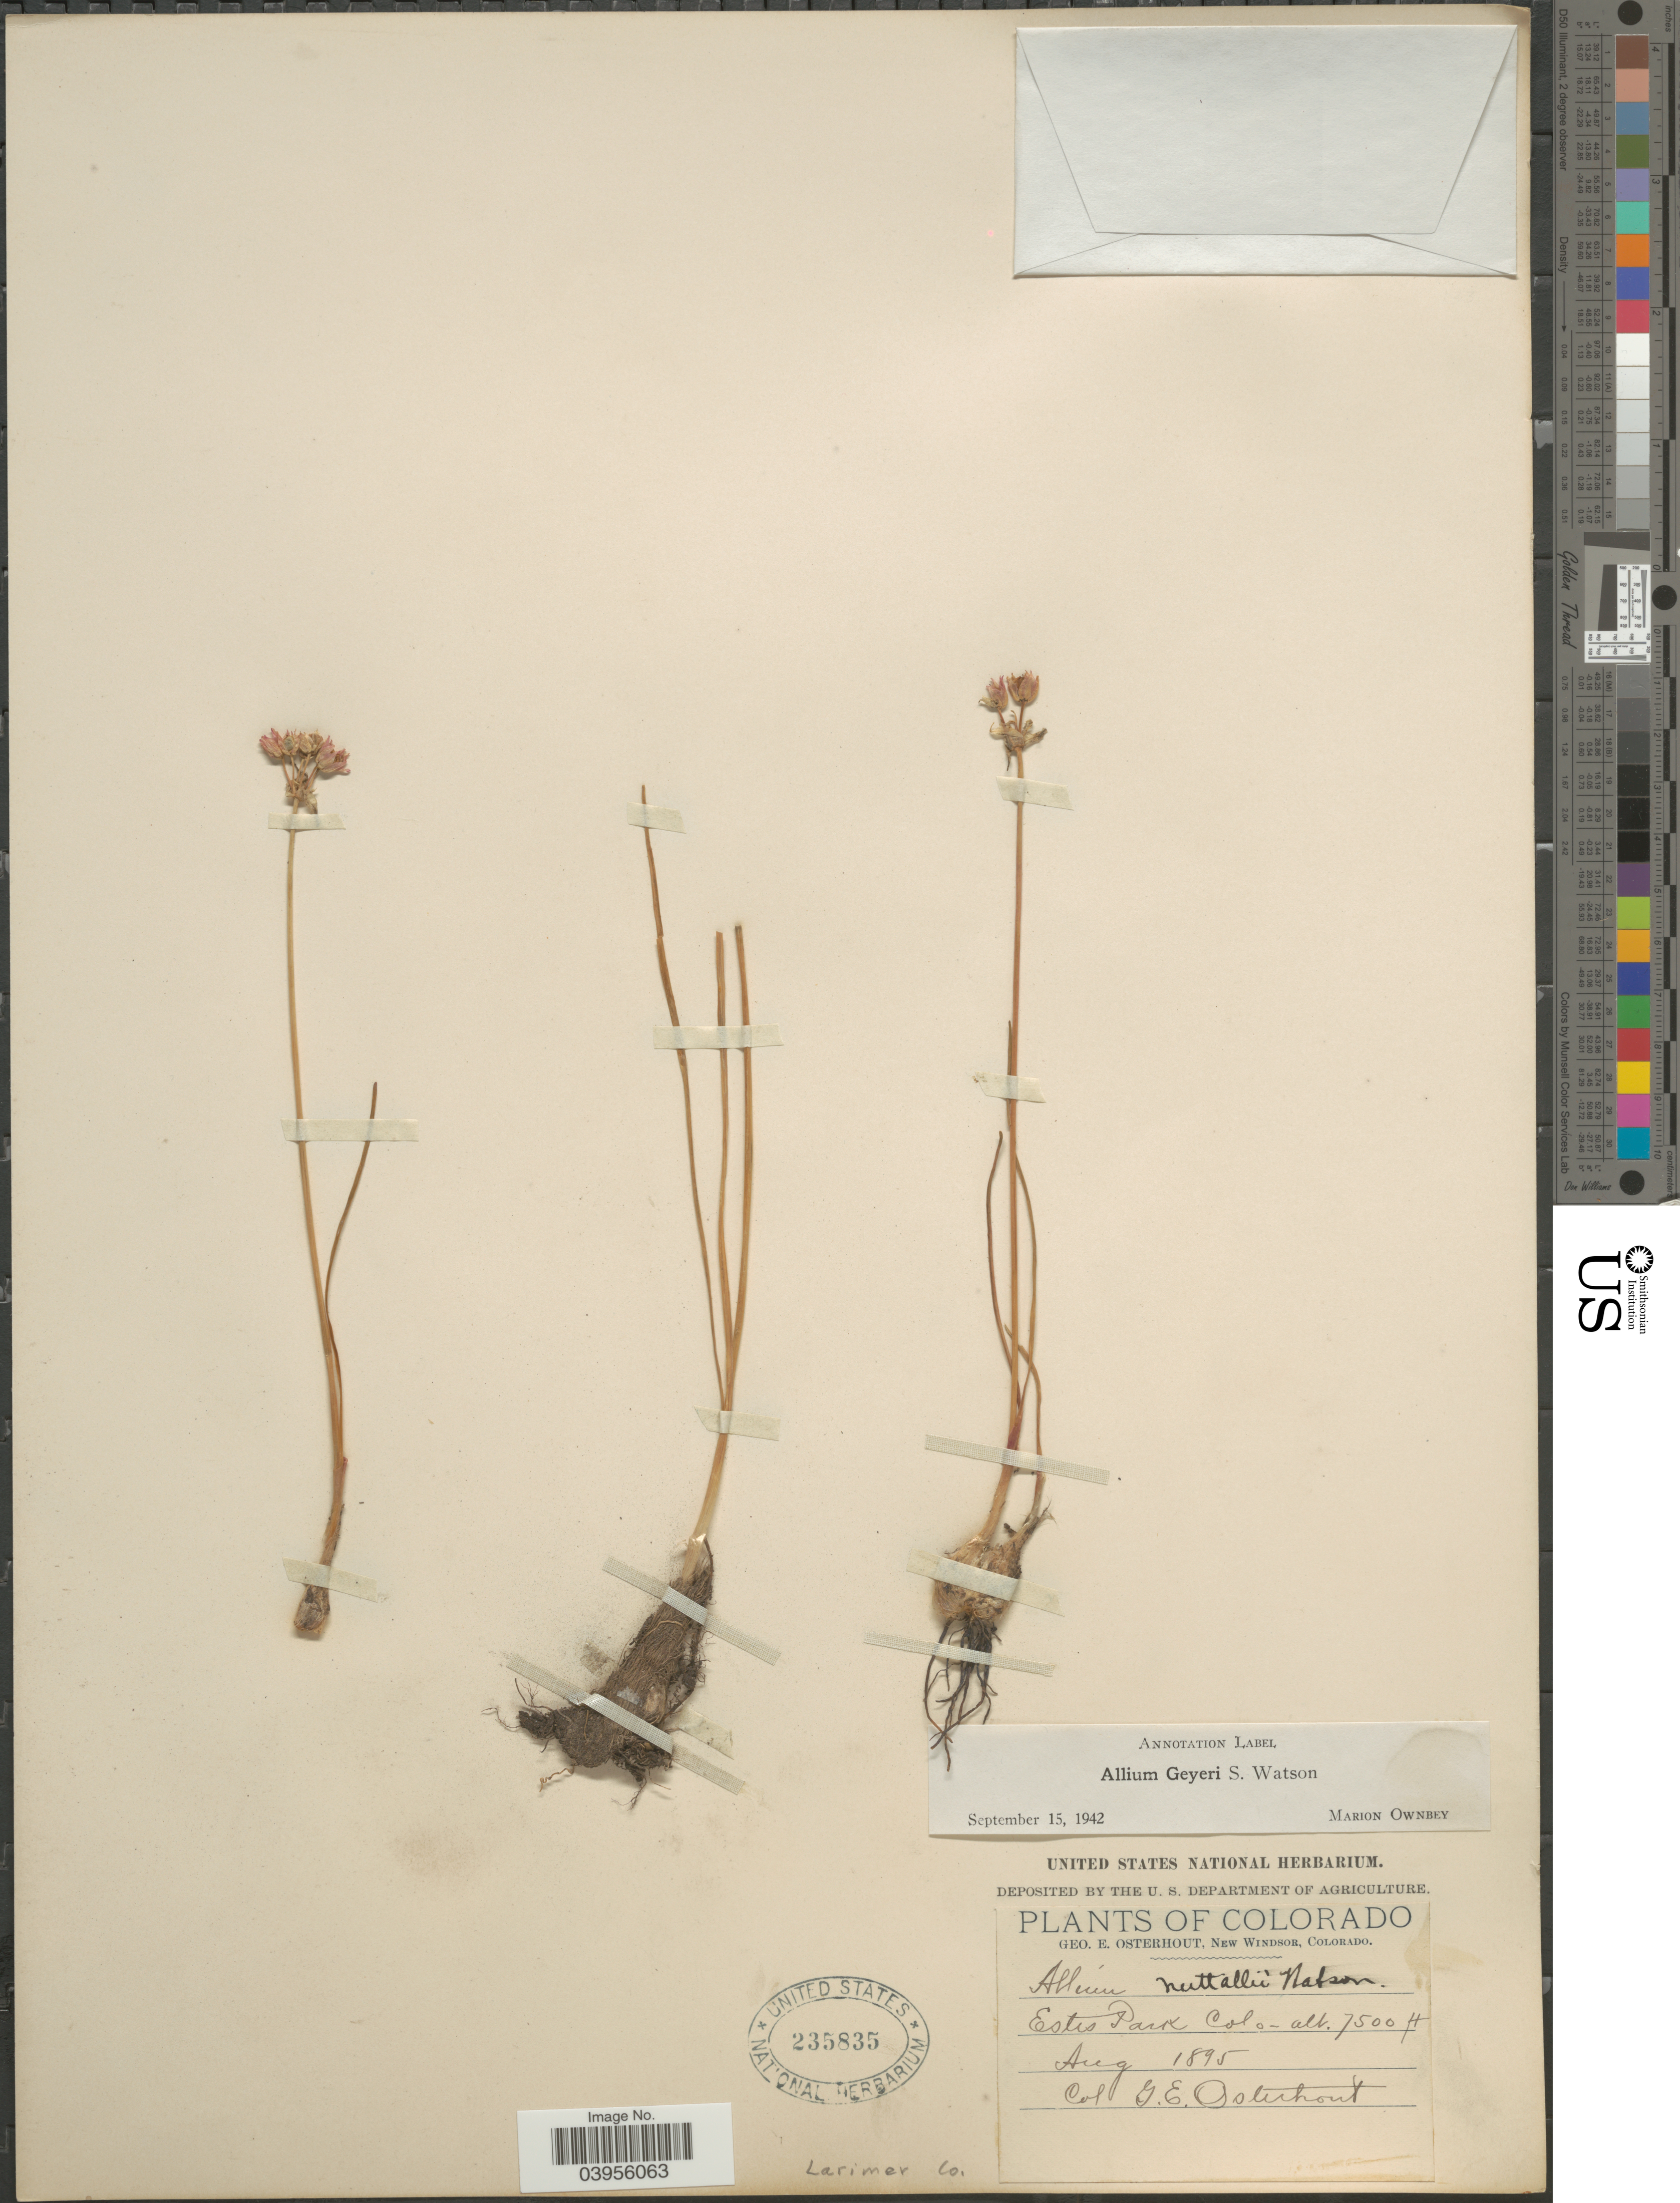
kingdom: Plantae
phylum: Tracheophyta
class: Liliopsida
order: Asparagales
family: Amaryllidaceae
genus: Allium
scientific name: Allium geyeri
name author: S. Watson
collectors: G. Osterhout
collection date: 1895-08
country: United States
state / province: Colorado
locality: Estes Park Colo. Larimer Co.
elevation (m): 2286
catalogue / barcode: US 235835